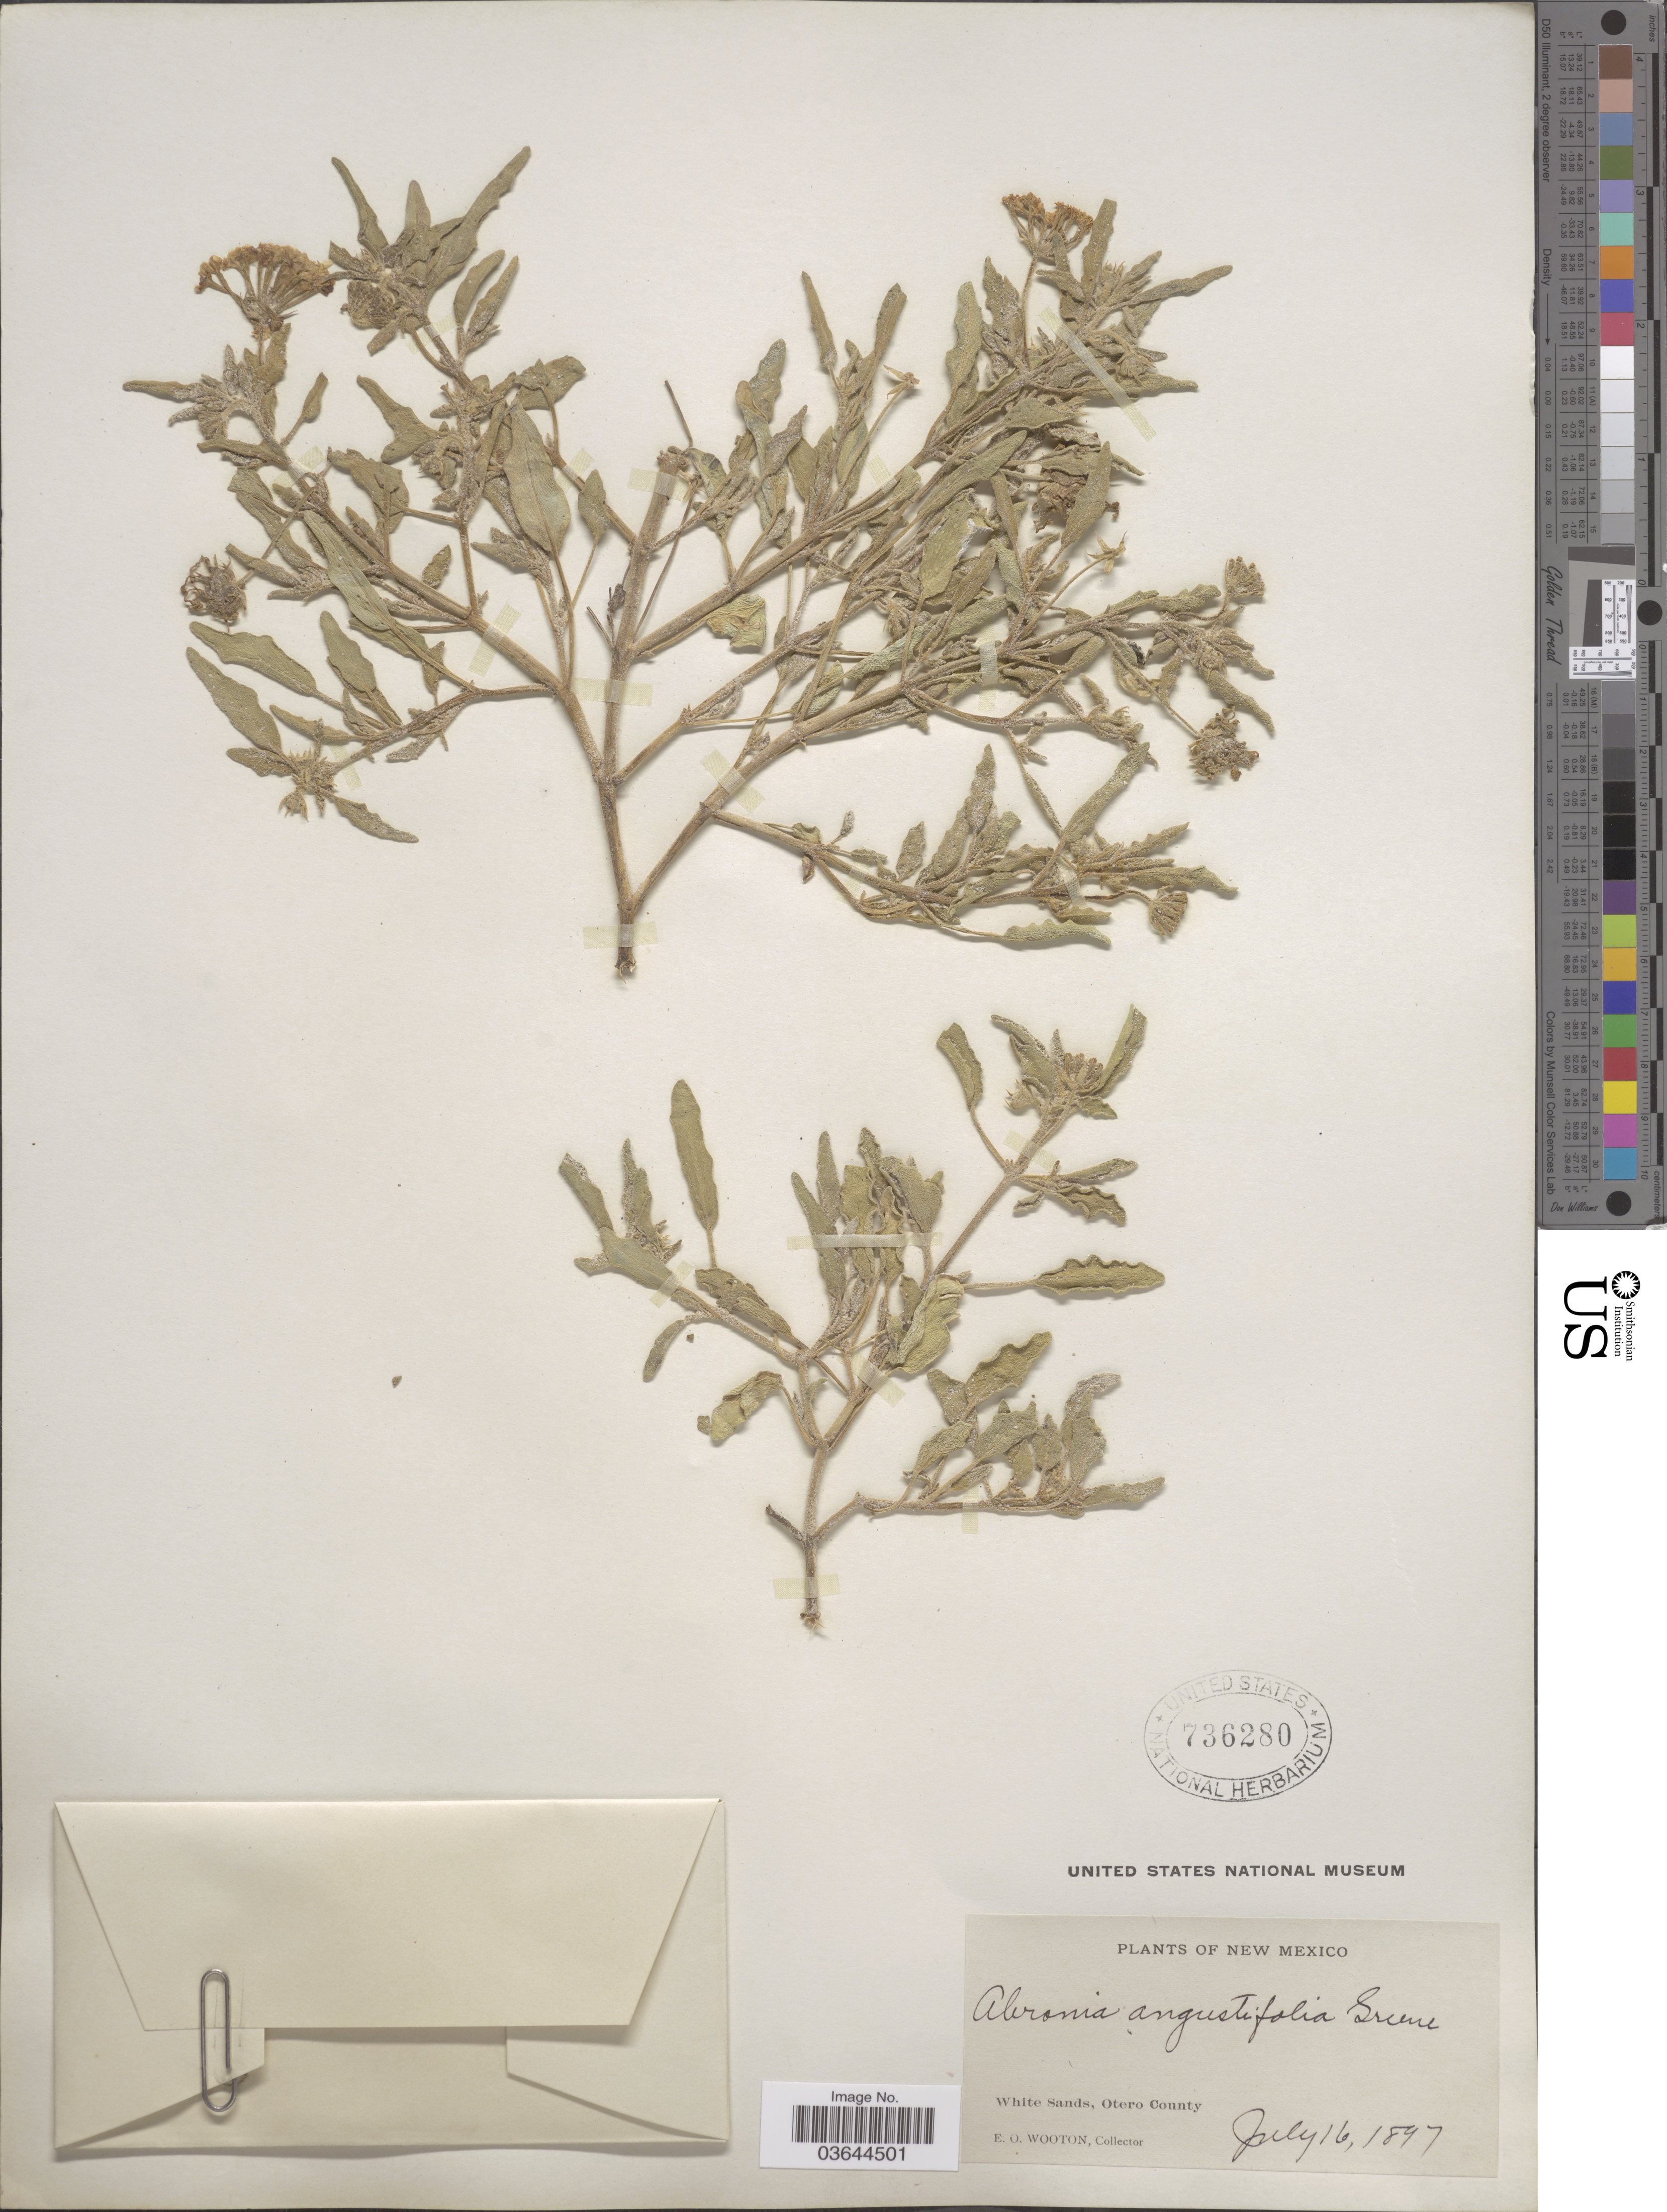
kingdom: Plantae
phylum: Tracheophyta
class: Magnoliopsida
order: Caryophyllales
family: Nyctaginaceae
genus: Abronia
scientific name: Abronia angustifolia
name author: Greene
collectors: E. O. Wooton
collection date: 1897-07-16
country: United States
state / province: New Mexico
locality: White Sands, Otero County.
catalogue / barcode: US 736280